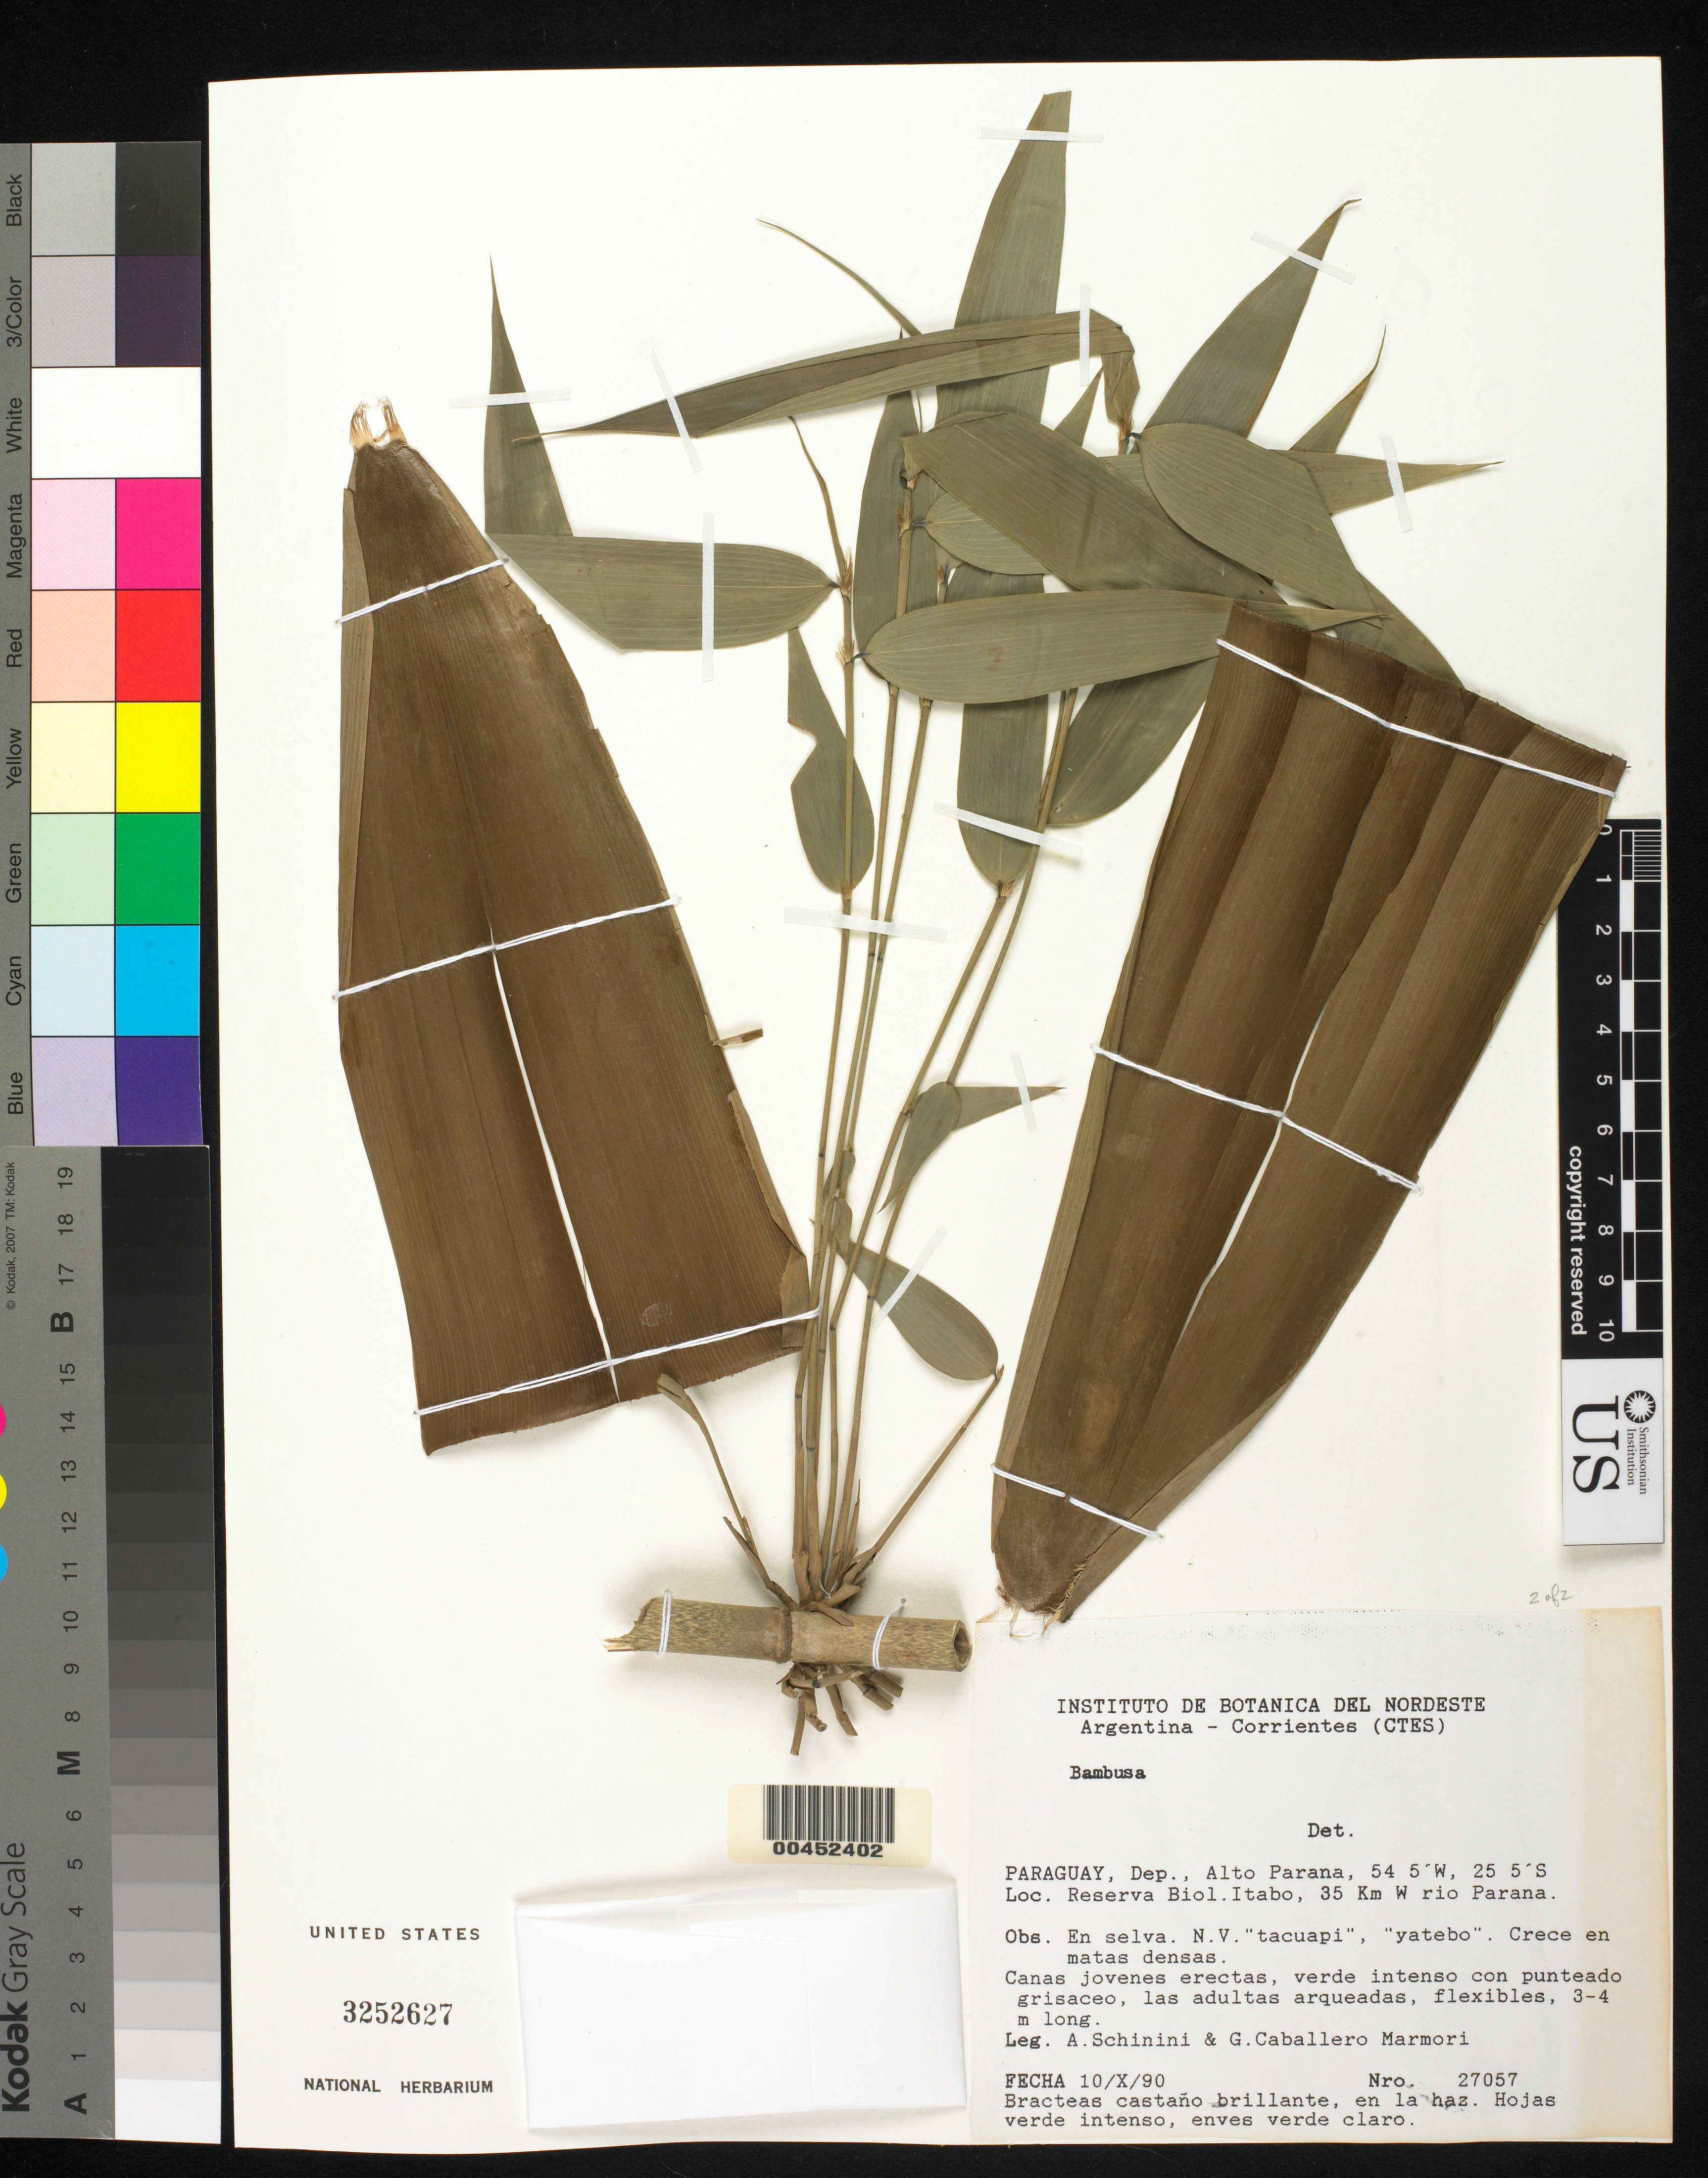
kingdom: Plantae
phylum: Tracheophyta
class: Liliopsida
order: Poales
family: Poaceae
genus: Bambusa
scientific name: Bambusa sp.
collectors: A. Schinini & G. Caballero Marmori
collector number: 27057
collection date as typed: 10 Oct 1990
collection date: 1990-10-10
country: Paraguay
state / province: Alto Paraná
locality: Reserva biol. itabo, 35 km w rio parana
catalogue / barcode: US 3252627